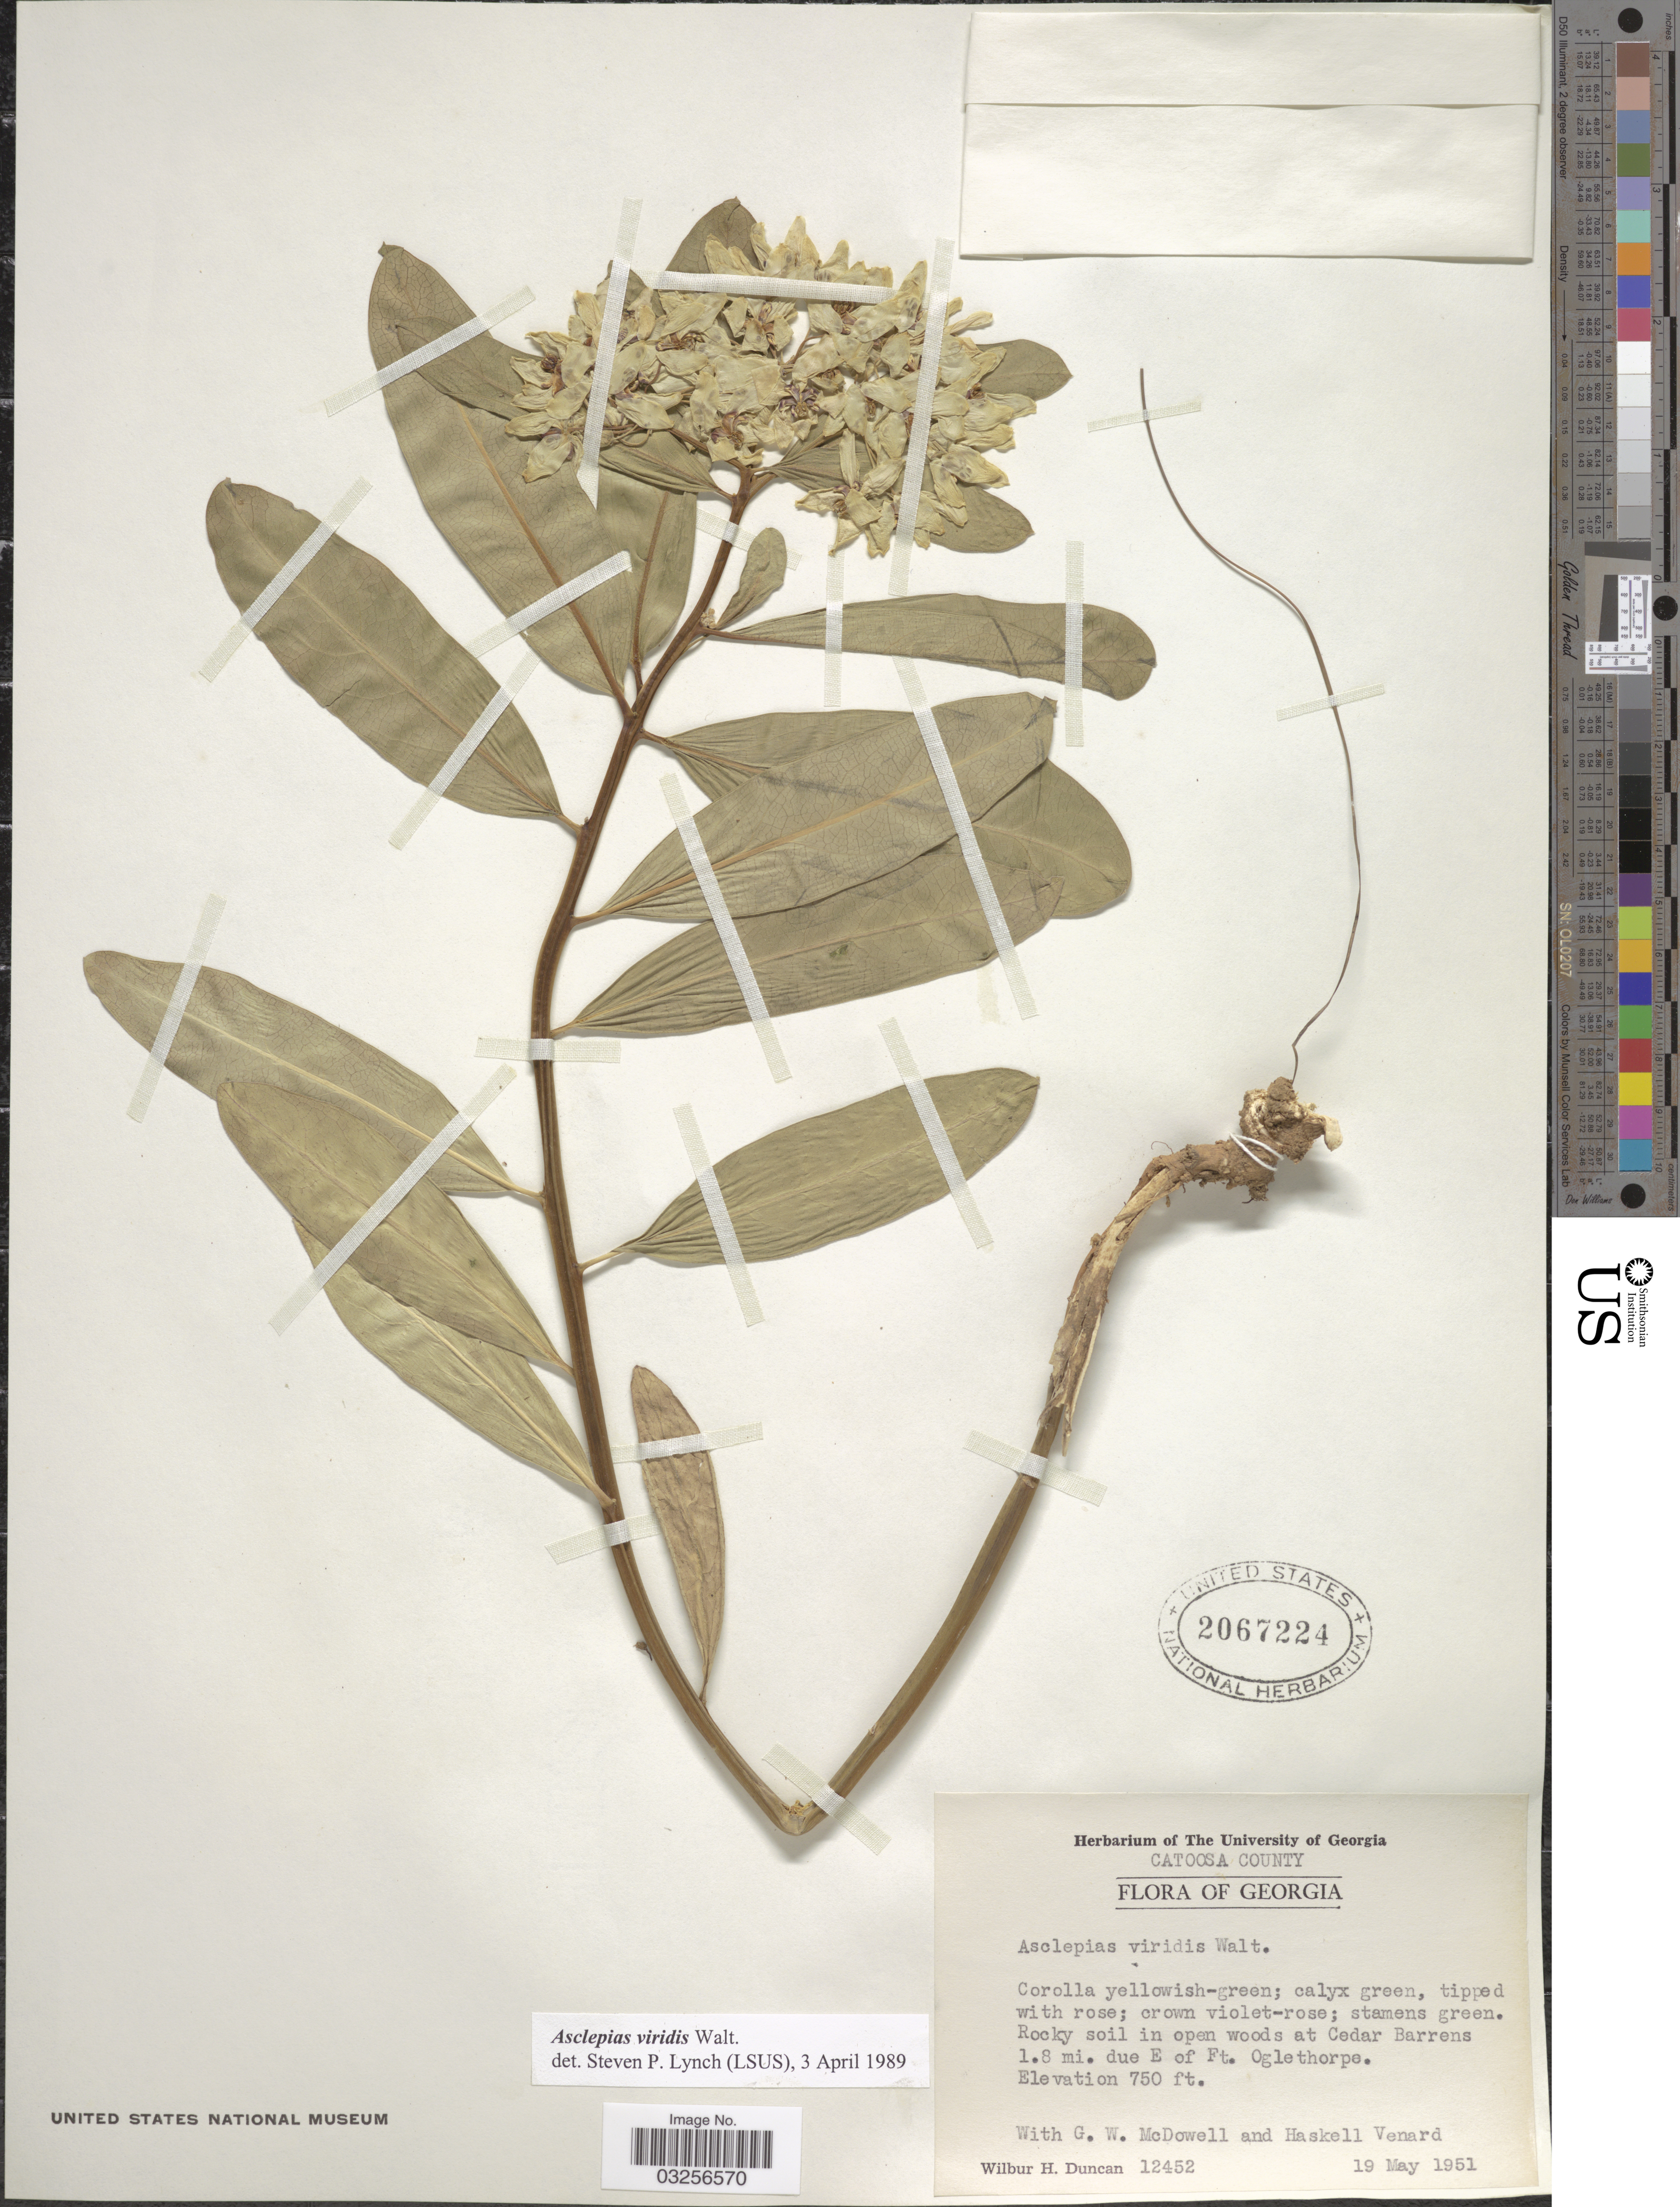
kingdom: Plantae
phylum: Tracheophyta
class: Magnoliopsida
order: Gentianales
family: Apocynaceae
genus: Asclepias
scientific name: Asclepias viridis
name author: Walter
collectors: W. H. Duncan, G. McDowell & H. Venard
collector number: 12452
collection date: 1951-05-19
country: United States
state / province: Georgia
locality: Catoosa County. Rocky soil in open woods at Cedar Barrens 1.8 mi. due E of Ft. Oglethorpe.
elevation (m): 229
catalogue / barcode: US 2067224